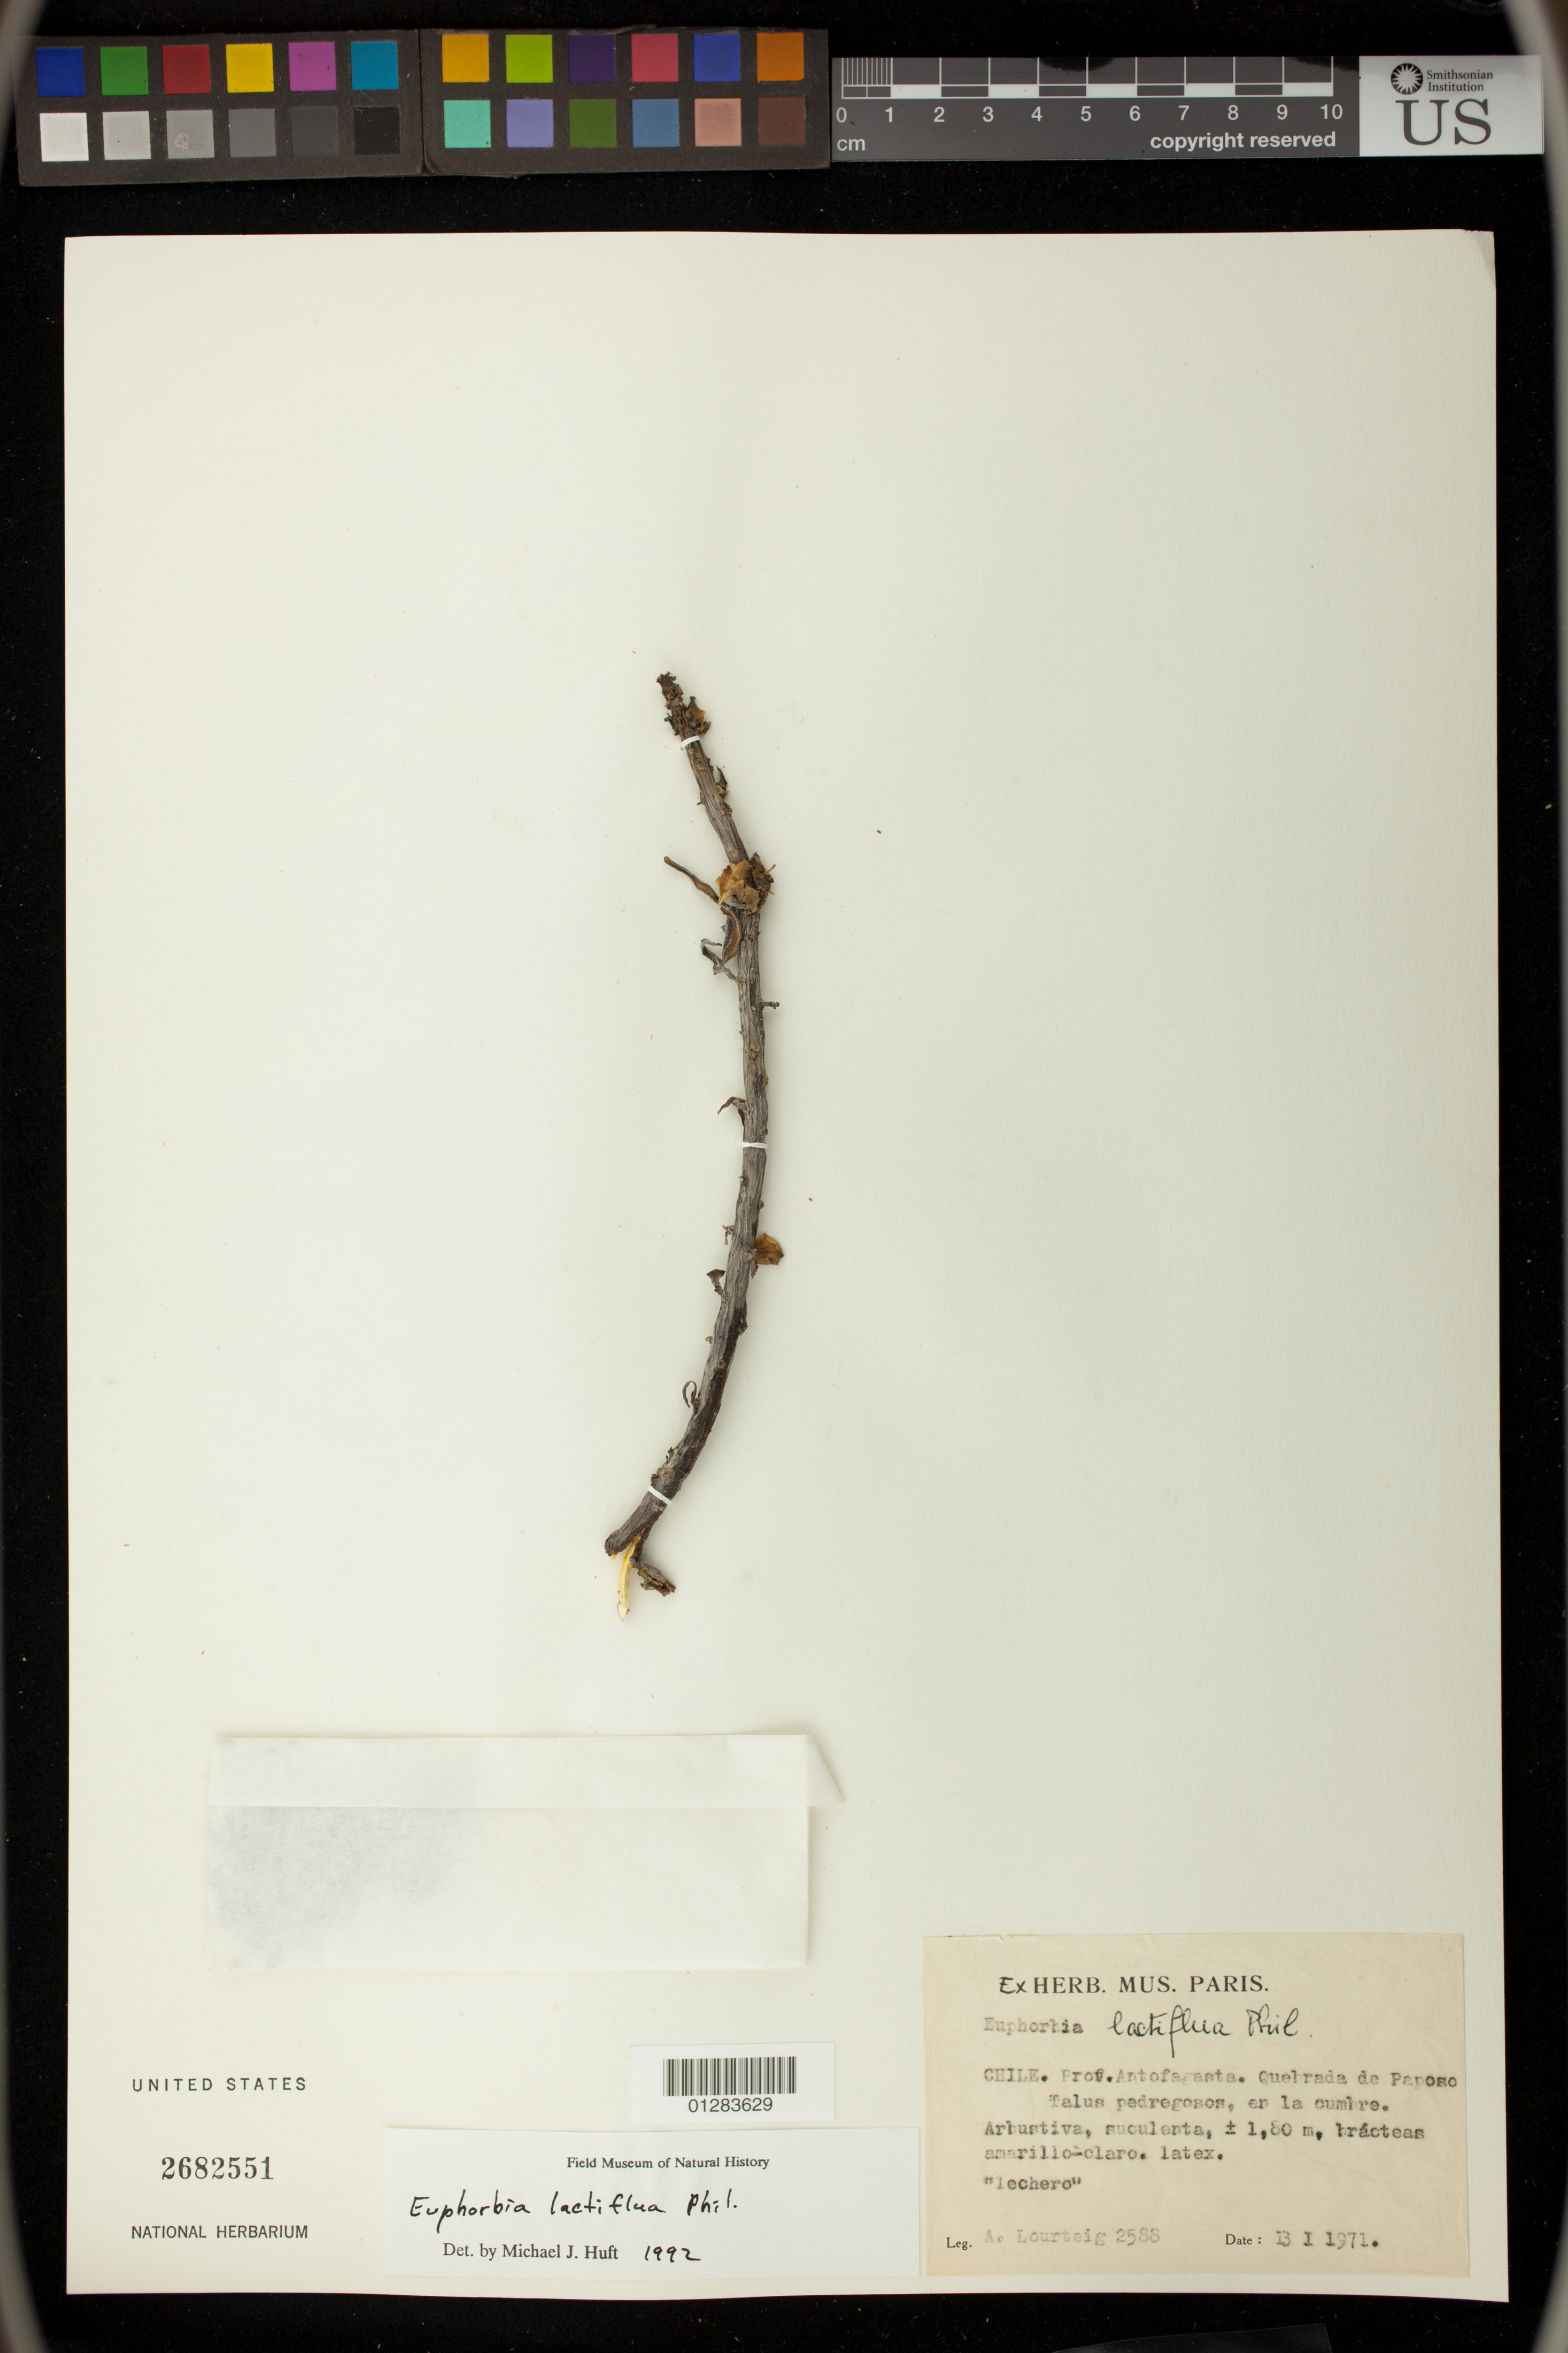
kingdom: Plantae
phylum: Tracheophyta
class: Magnoliopsida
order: Malpighiales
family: Euphorbiaceae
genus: Euphorbia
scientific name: Euphorbia lactiflua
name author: Phil.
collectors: A. Lourteig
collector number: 2588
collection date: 1971-01-13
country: Chile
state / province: Antofagasta (II)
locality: Quebrada de Paposo. Talus pedregosos, en la cumbre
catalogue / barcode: US 2682551